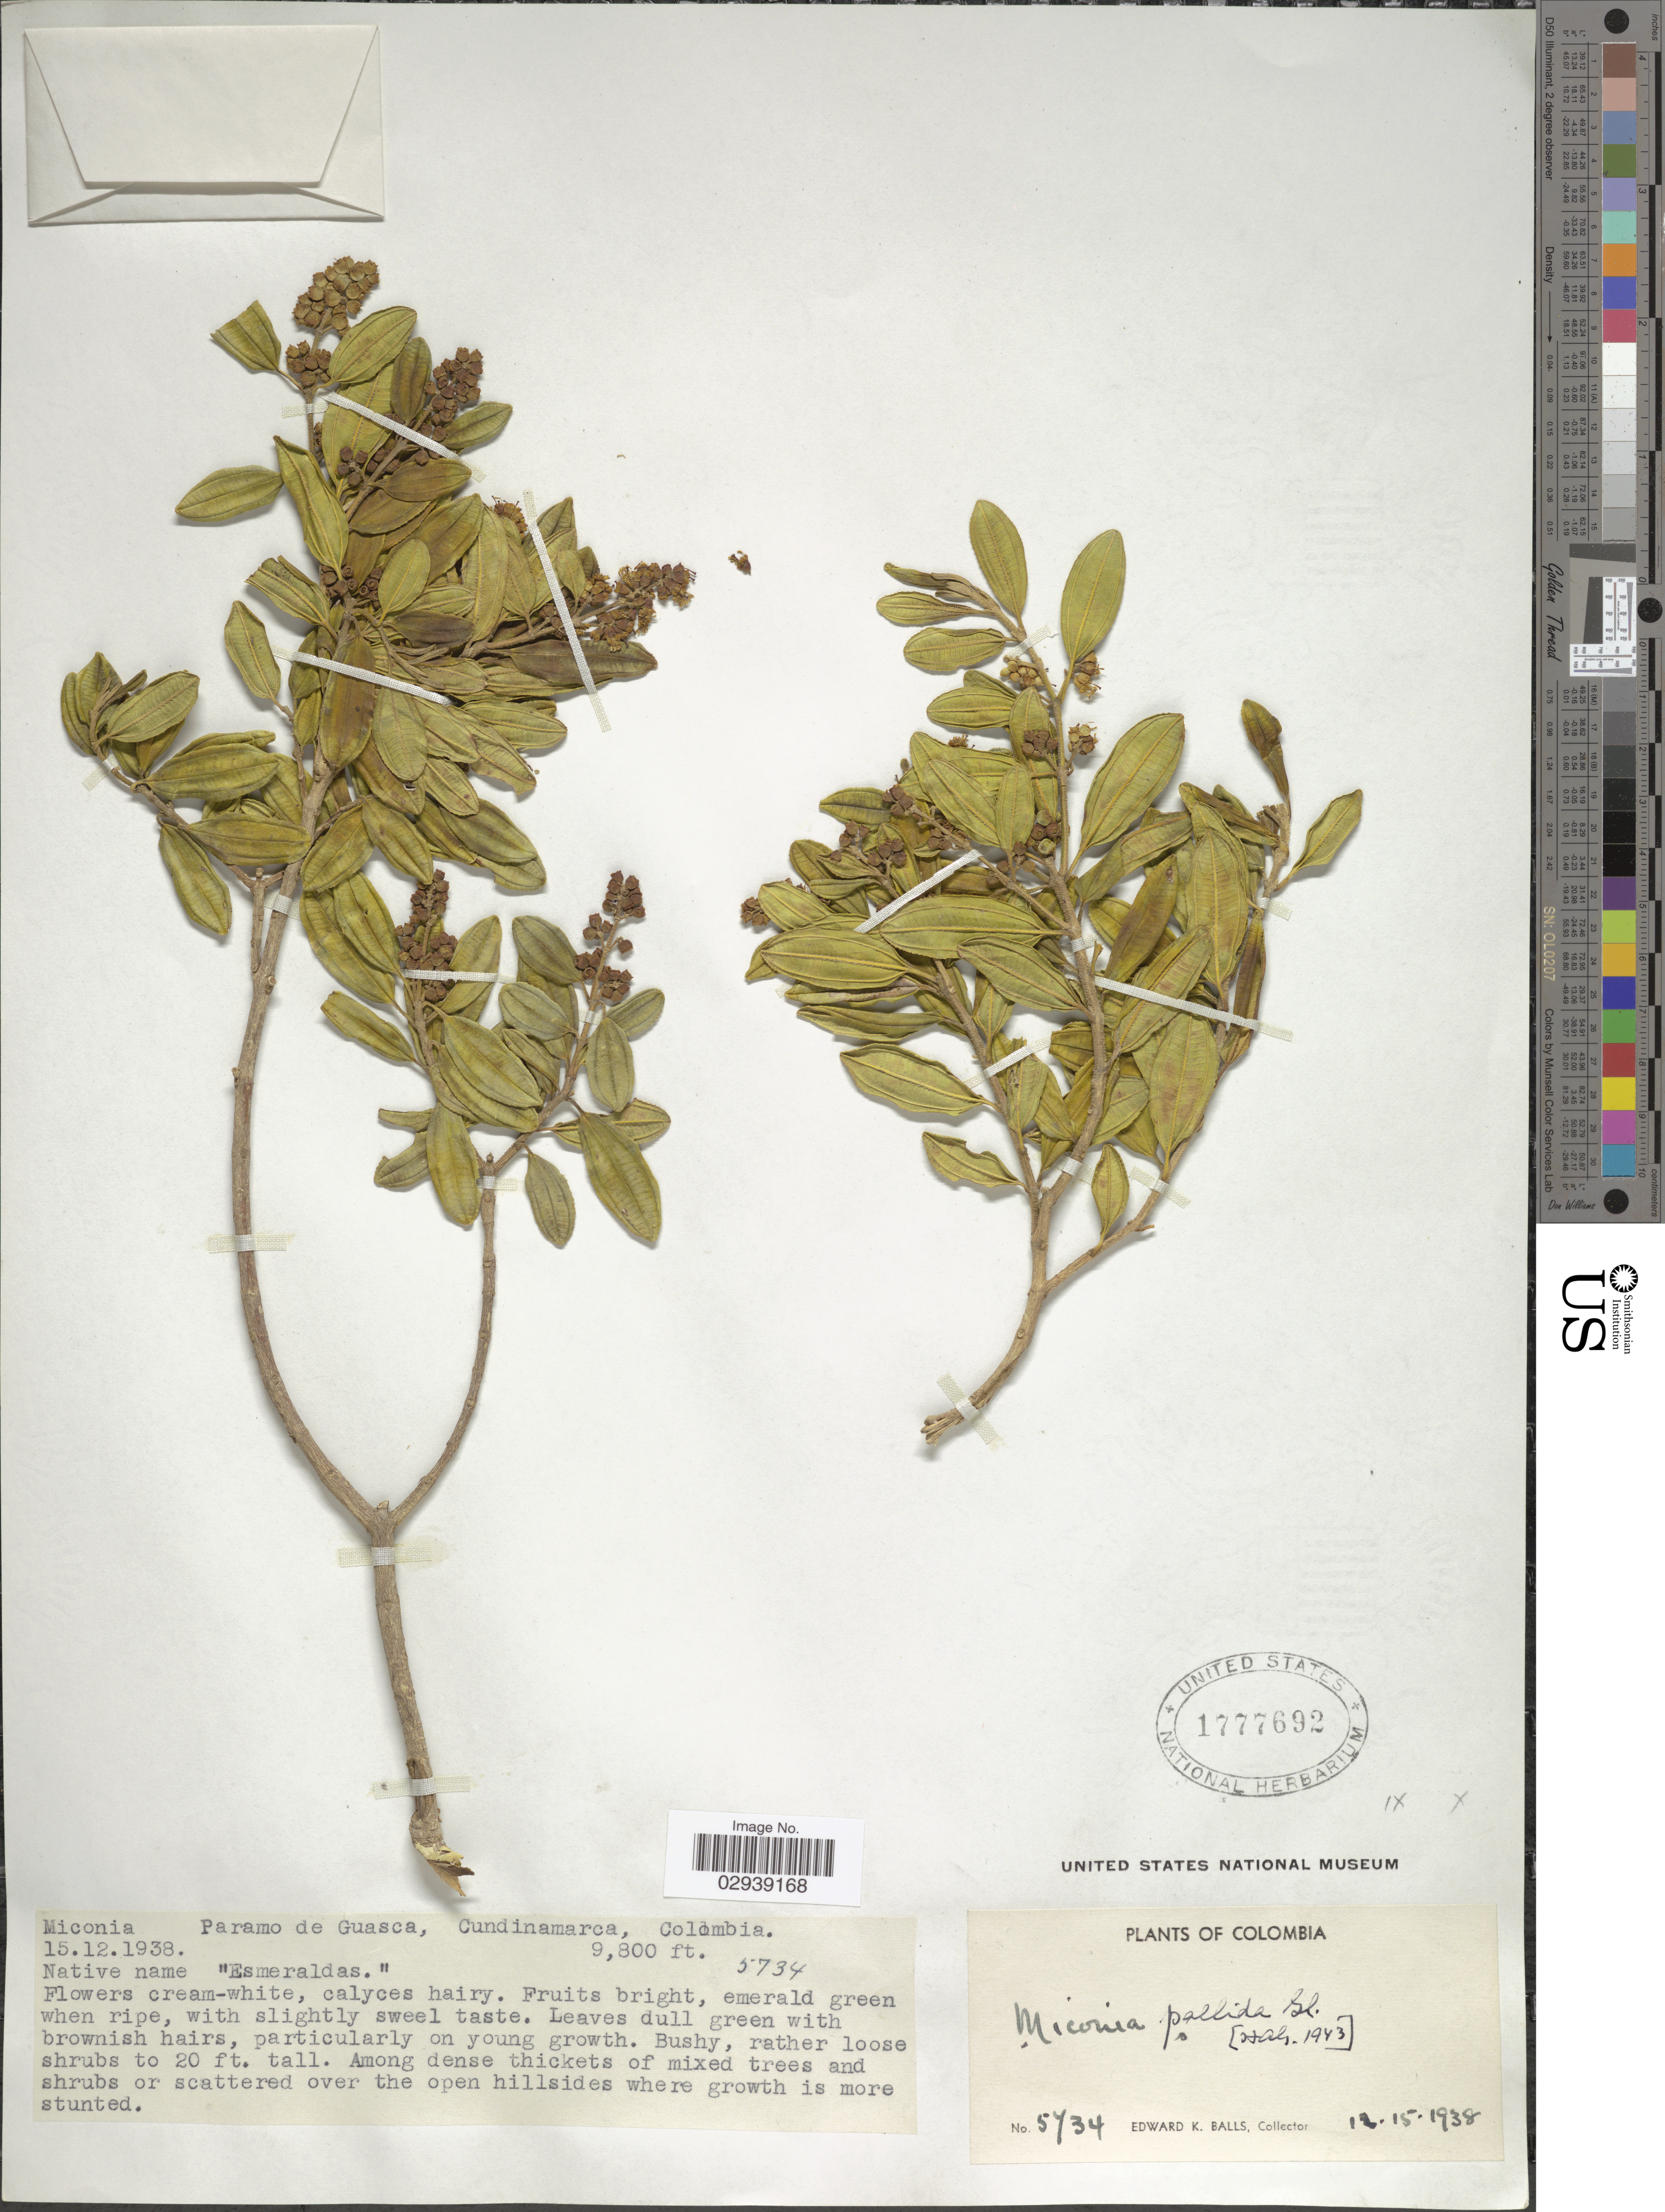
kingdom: Plantae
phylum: Tracheophyta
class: Magnoliopsida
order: Myrtales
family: Melastomataceae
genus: Miconia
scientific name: Miconia elaeoides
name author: Naudin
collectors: E. K. Balls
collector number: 5734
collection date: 1938-12-15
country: Colombia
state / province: Cundinamarca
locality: Paramo de Guasca.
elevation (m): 2987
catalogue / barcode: US 1777692